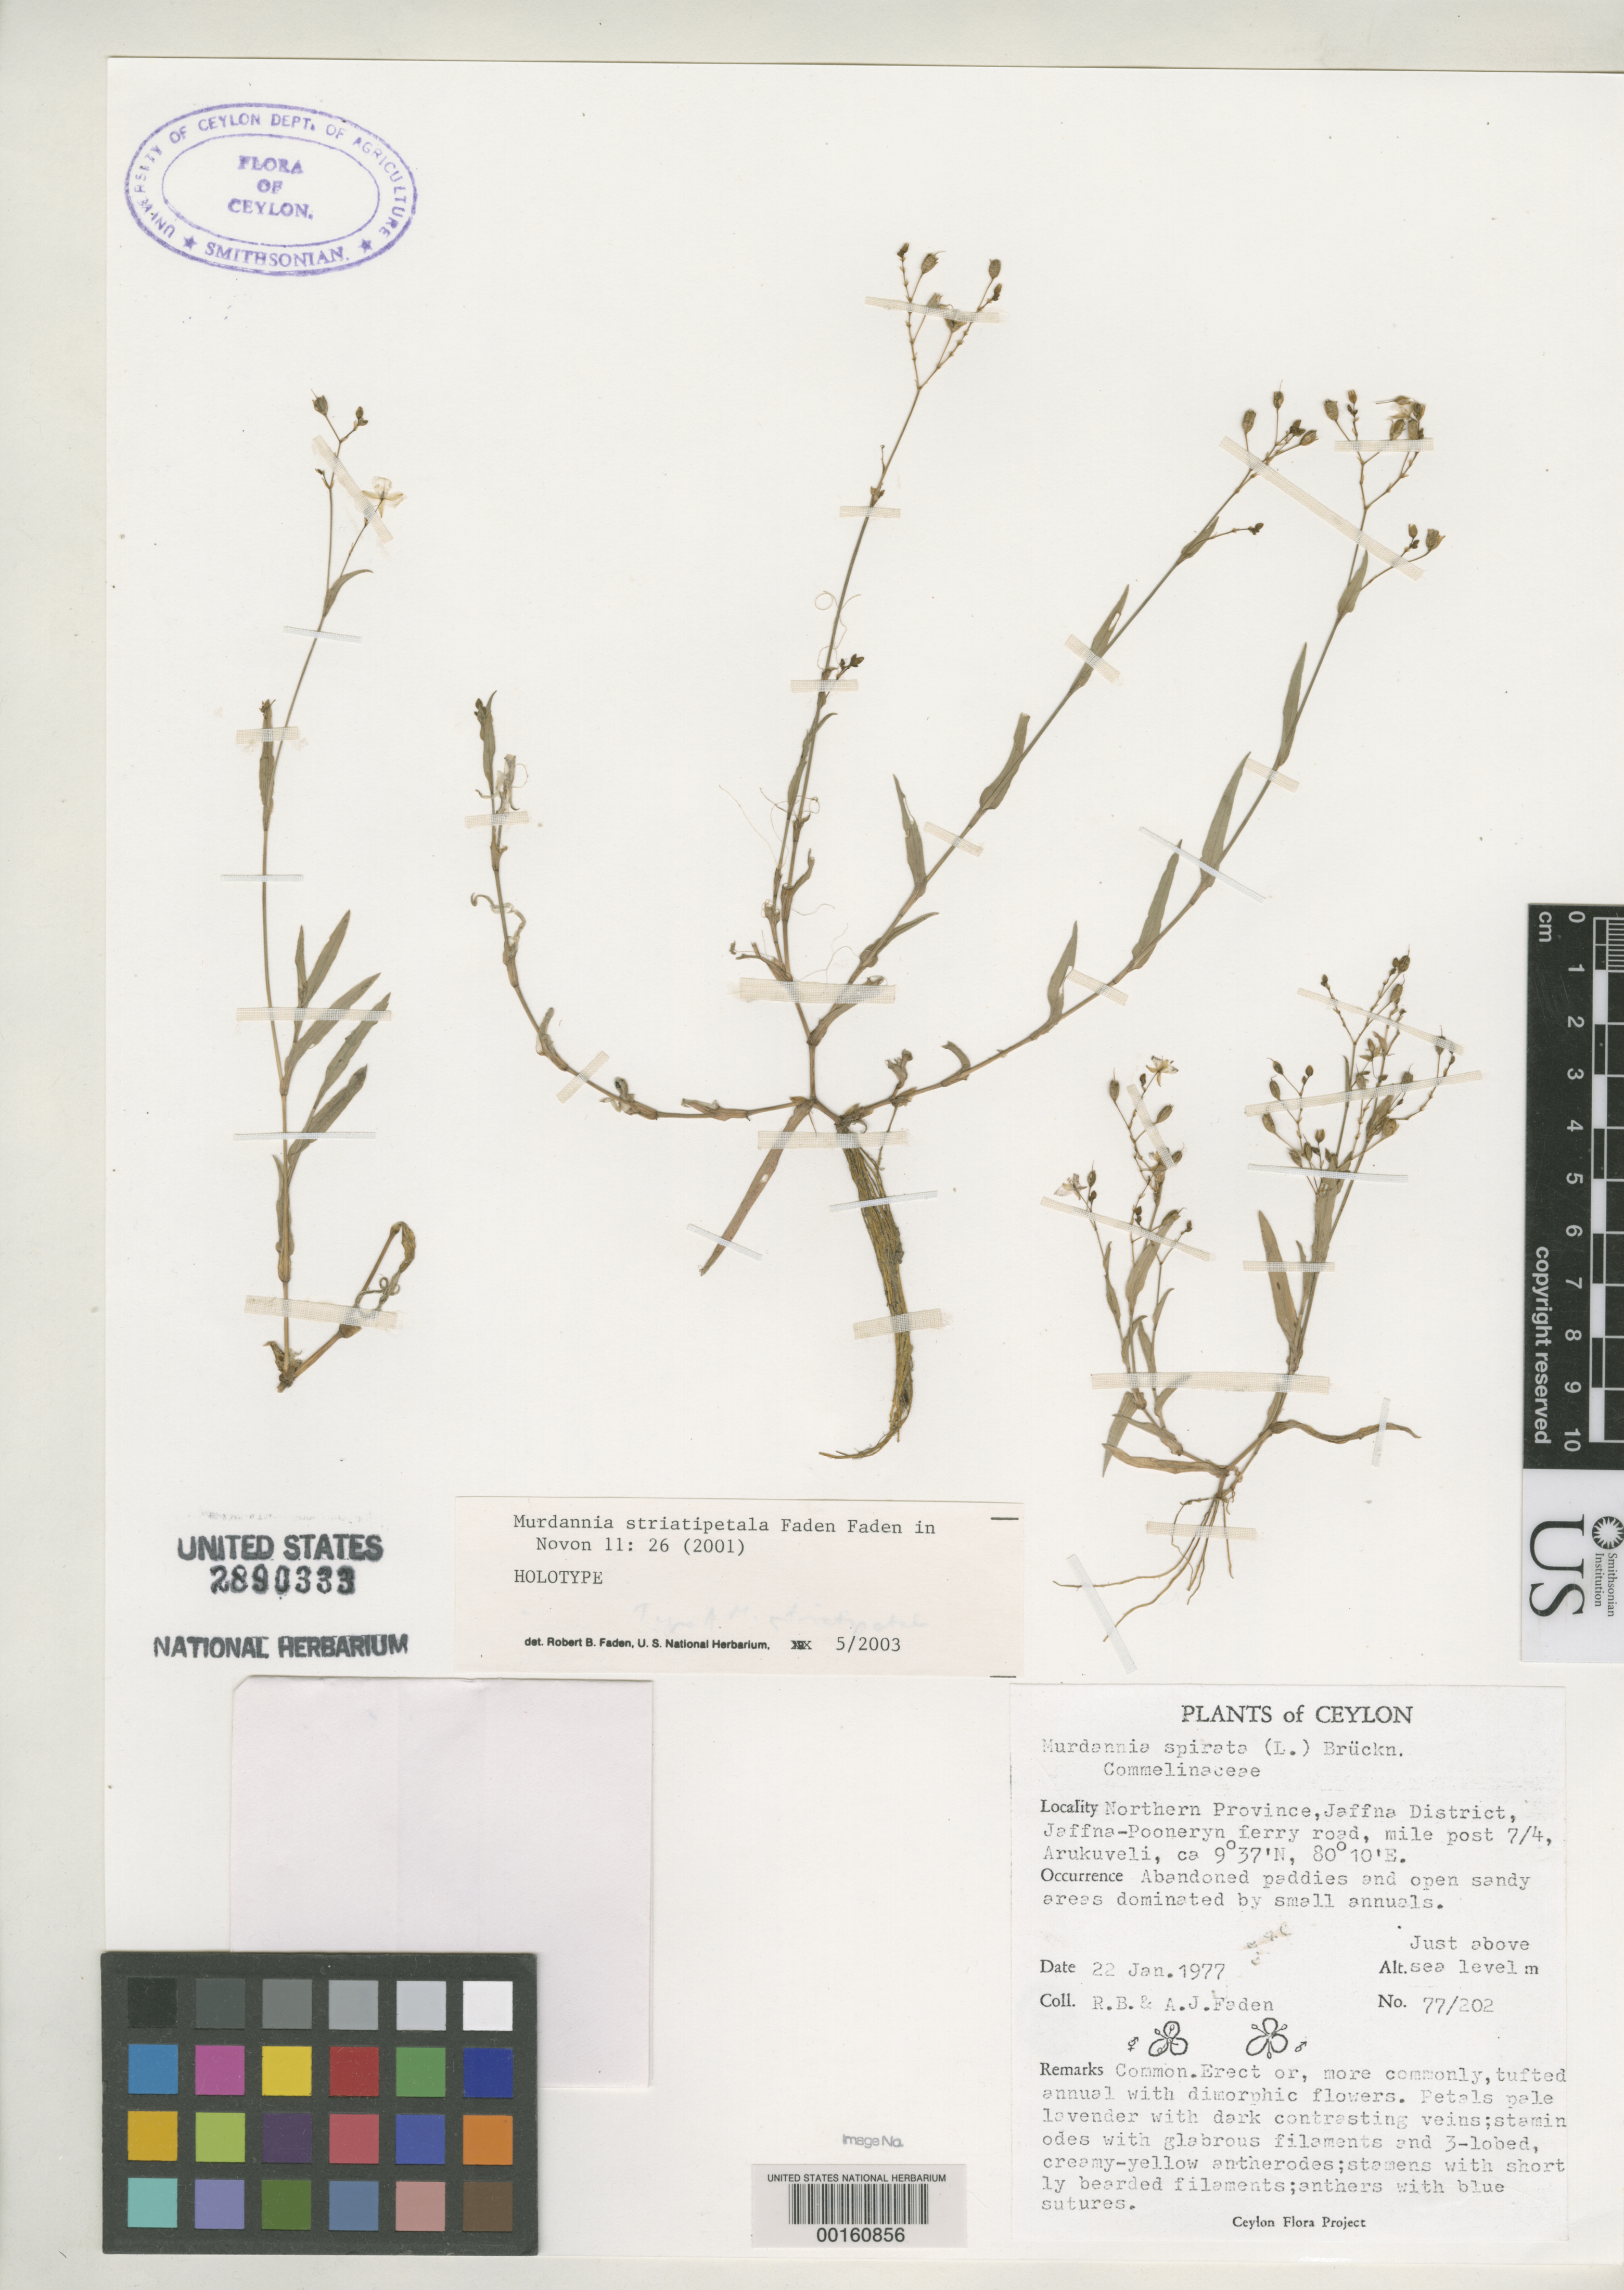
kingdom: Plantae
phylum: Tracheophyta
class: Liliopsida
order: Commelinales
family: Commelinaceae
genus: Murdannia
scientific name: Murdannia striatipetala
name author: Faden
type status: Holotype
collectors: R. B. Faden & A. J. Faden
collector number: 77/202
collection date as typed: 22 Jan 1977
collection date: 1977-01-22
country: Sri Lanka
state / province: Northern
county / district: Jaffna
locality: Jaffna - Pooneryn ferry road, mile post 7\4, Arukuveli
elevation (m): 0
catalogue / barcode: US 2890333